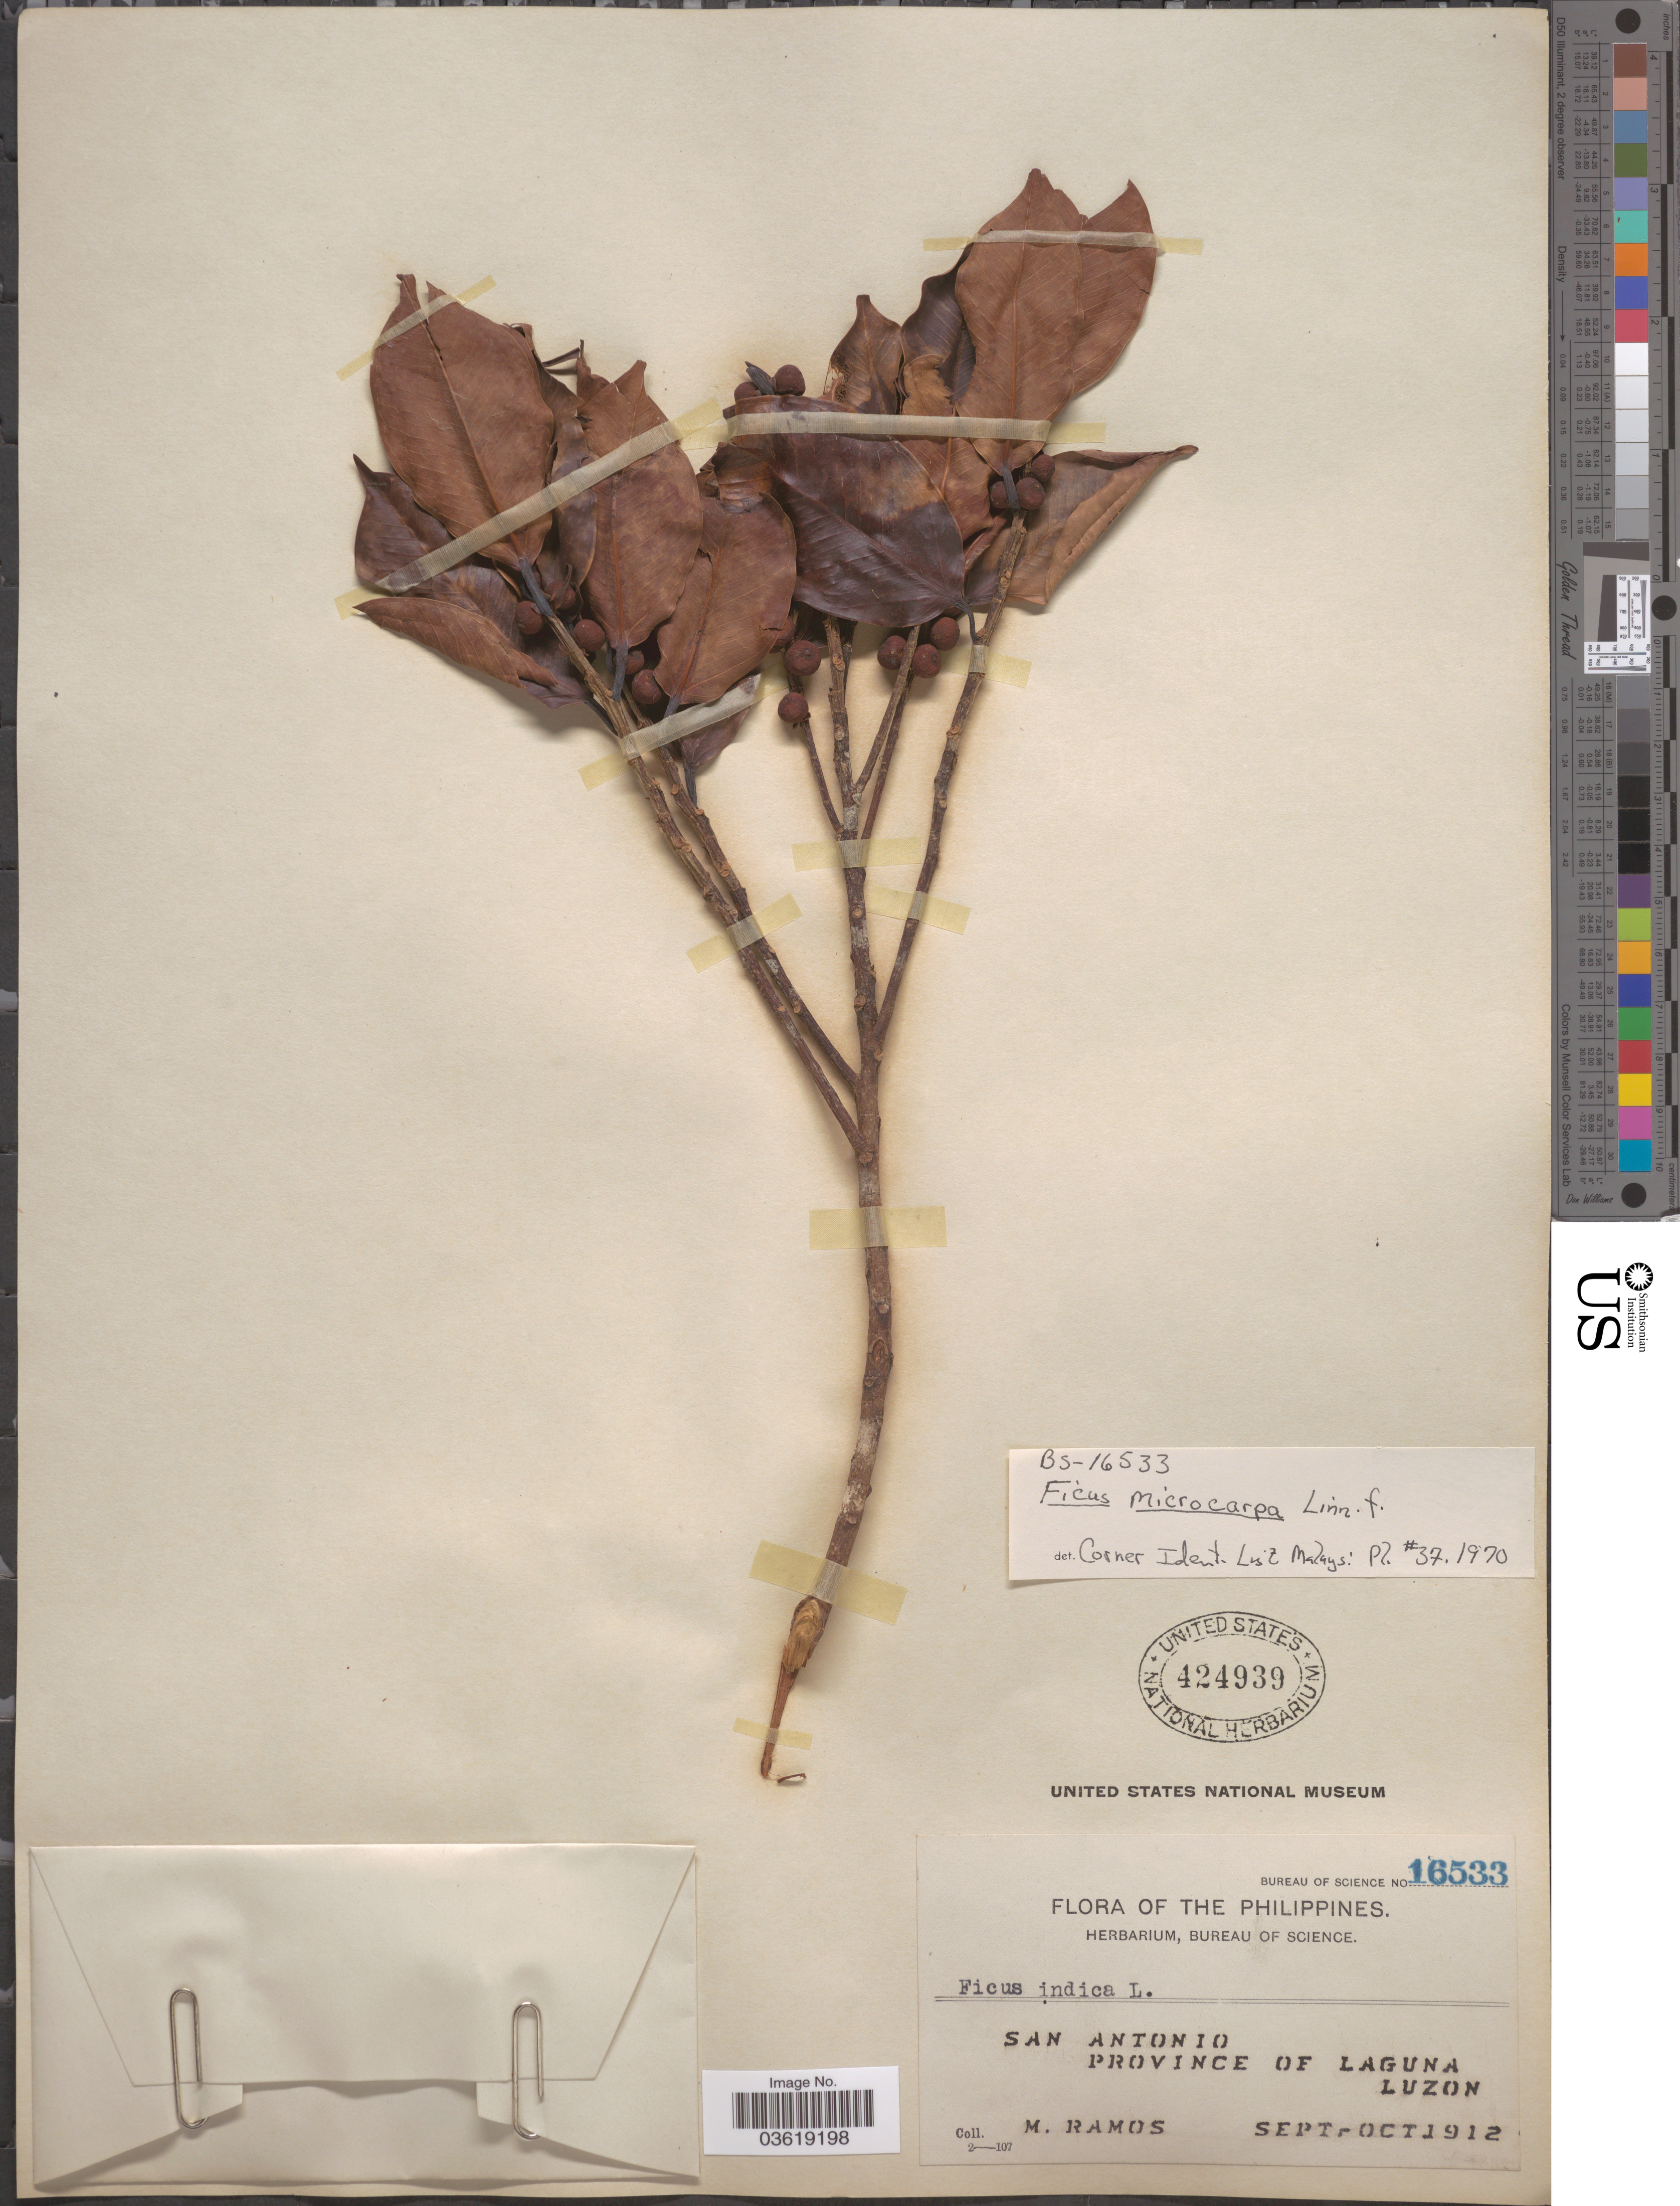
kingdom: Plantae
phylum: Tracheophyta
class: Magnoliopsida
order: Rosales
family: Moraceae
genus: Ficus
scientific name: Ficus microcarpa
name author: L. f.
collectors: M. Ramos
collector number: Bureau of Science 16533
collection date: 1912-09/1912-10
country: Philippines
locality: San Antonio. Province of Laguna, Luzon.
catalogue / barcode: US 424939